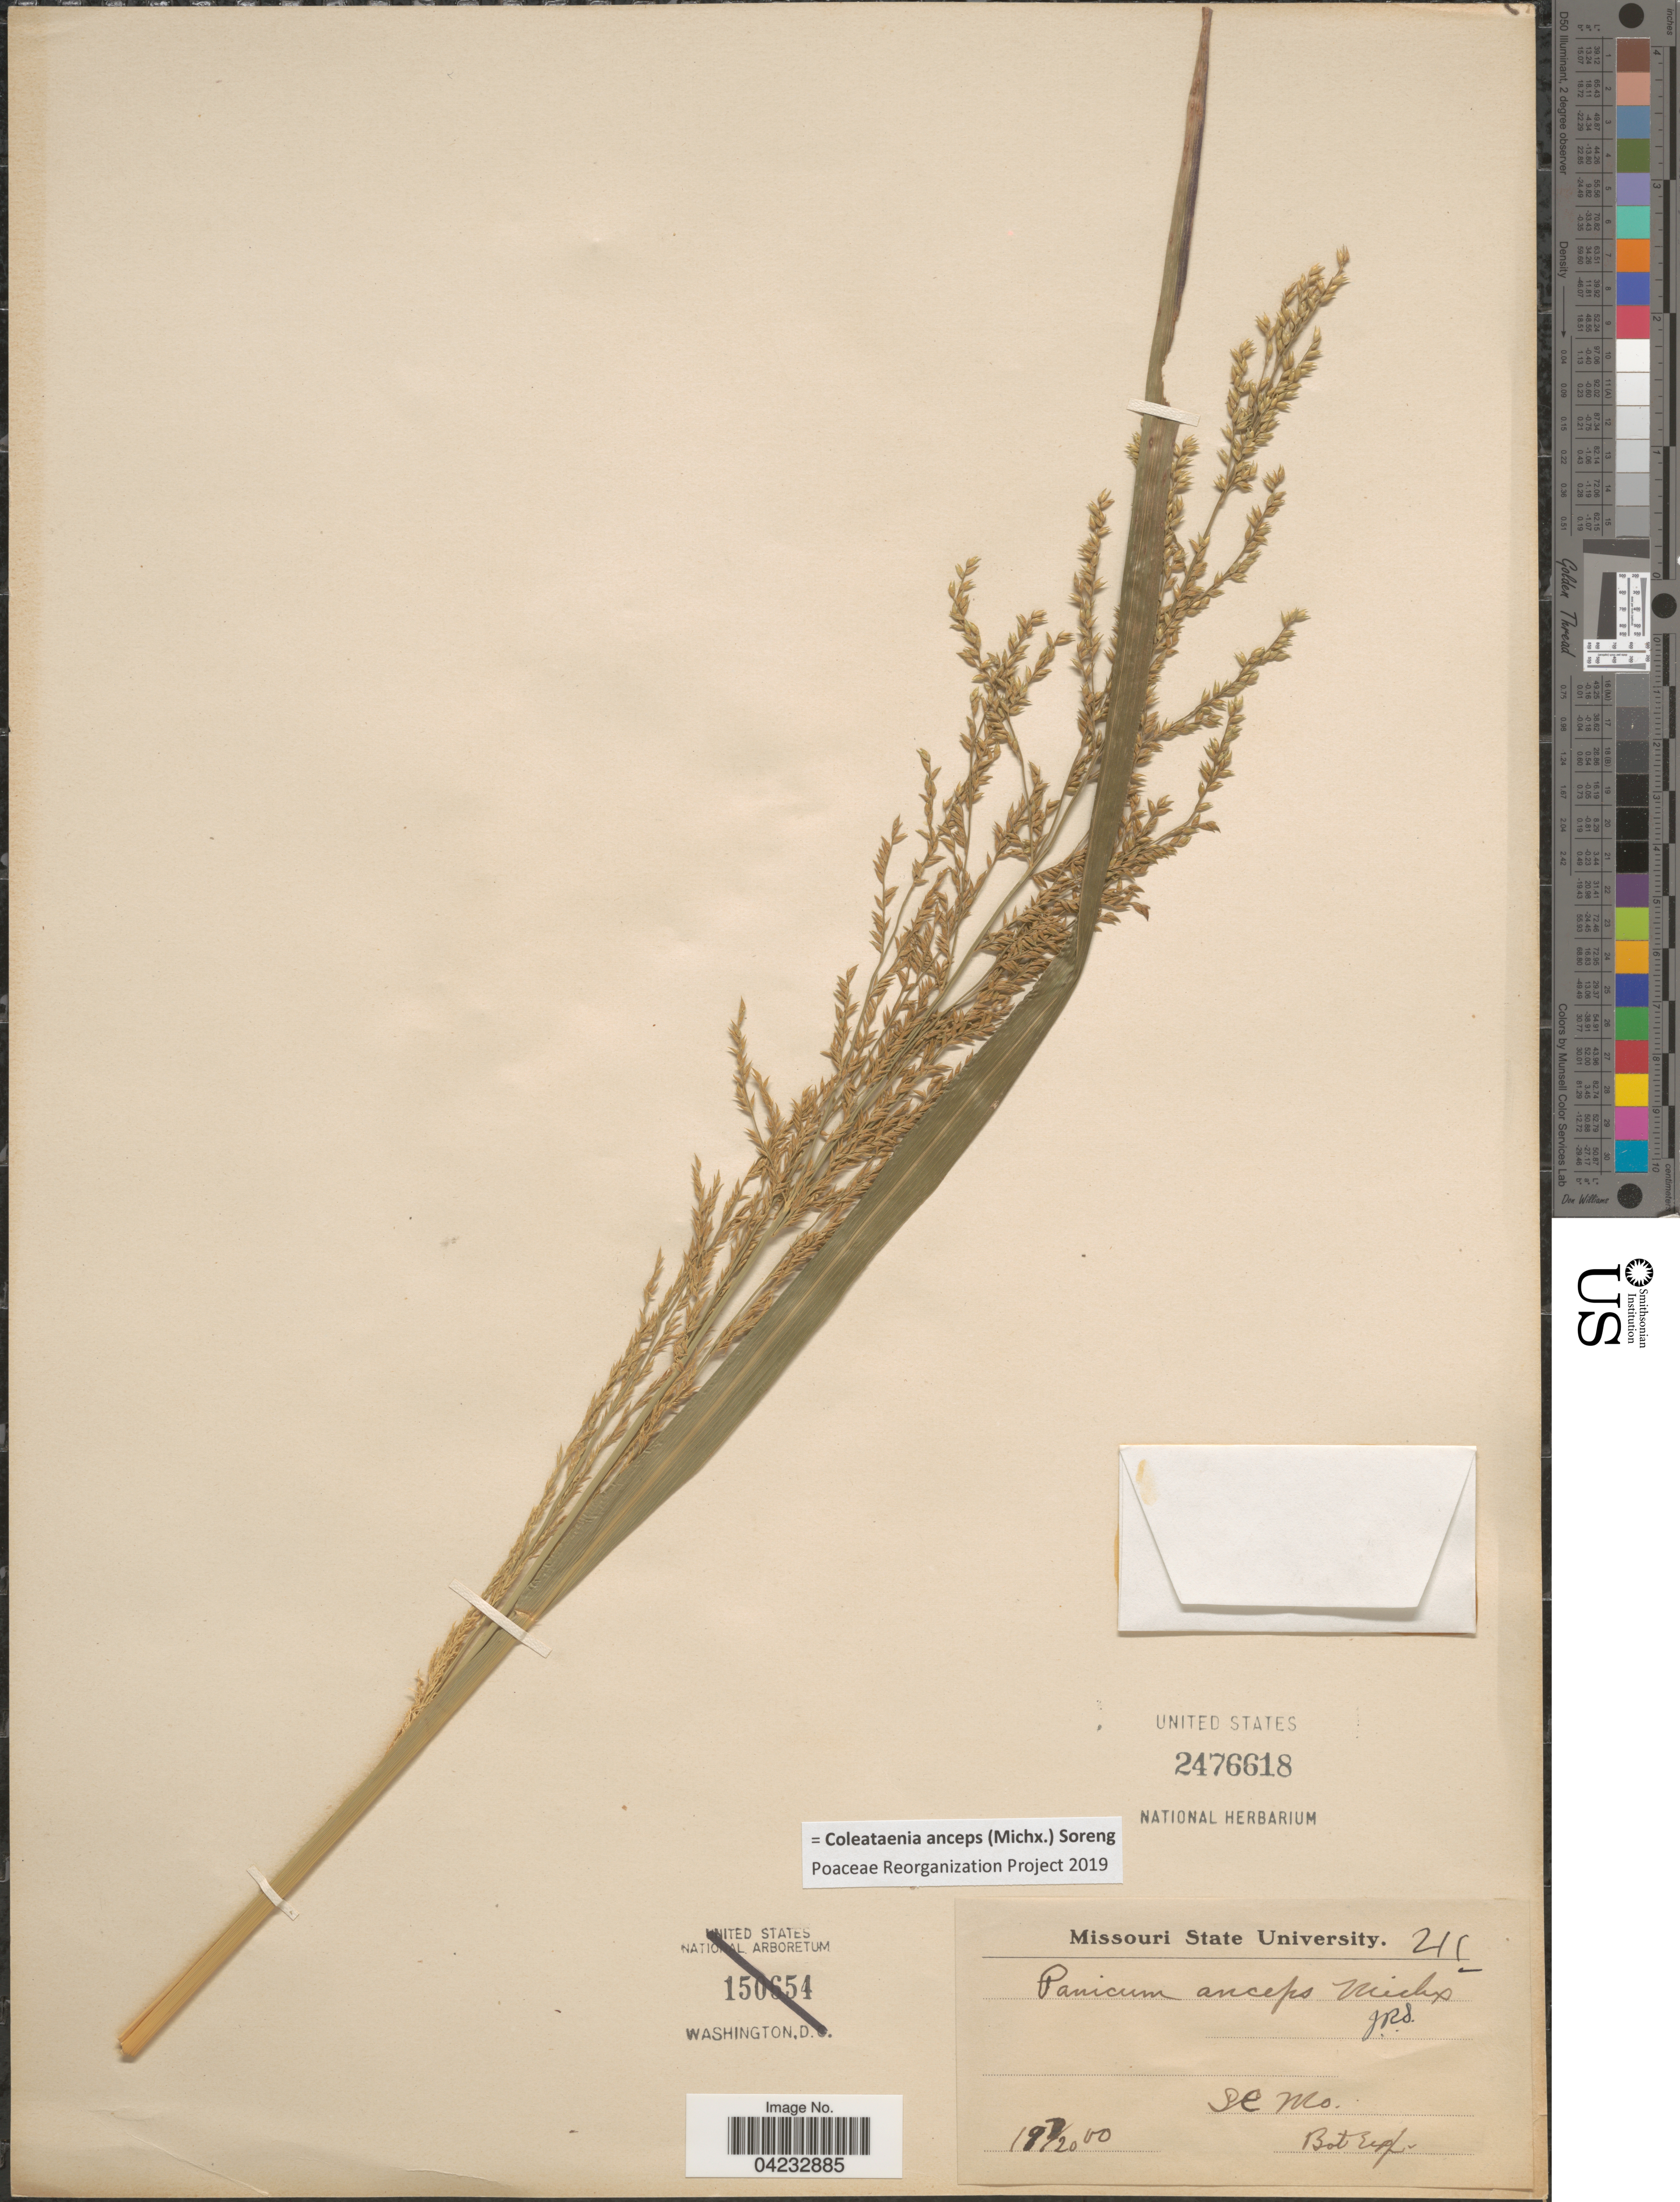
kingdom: Plantae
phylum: Tracheophyta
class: Liliopsida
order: Poales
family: Poaceae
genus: Coleataenia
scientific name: Coleataenia anceps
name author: (Michx.) Soreng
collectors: Missouri State University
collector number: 211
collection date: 1800-07-20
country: United States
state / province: Missouri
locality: SE Mo.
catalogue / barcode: US 2476618